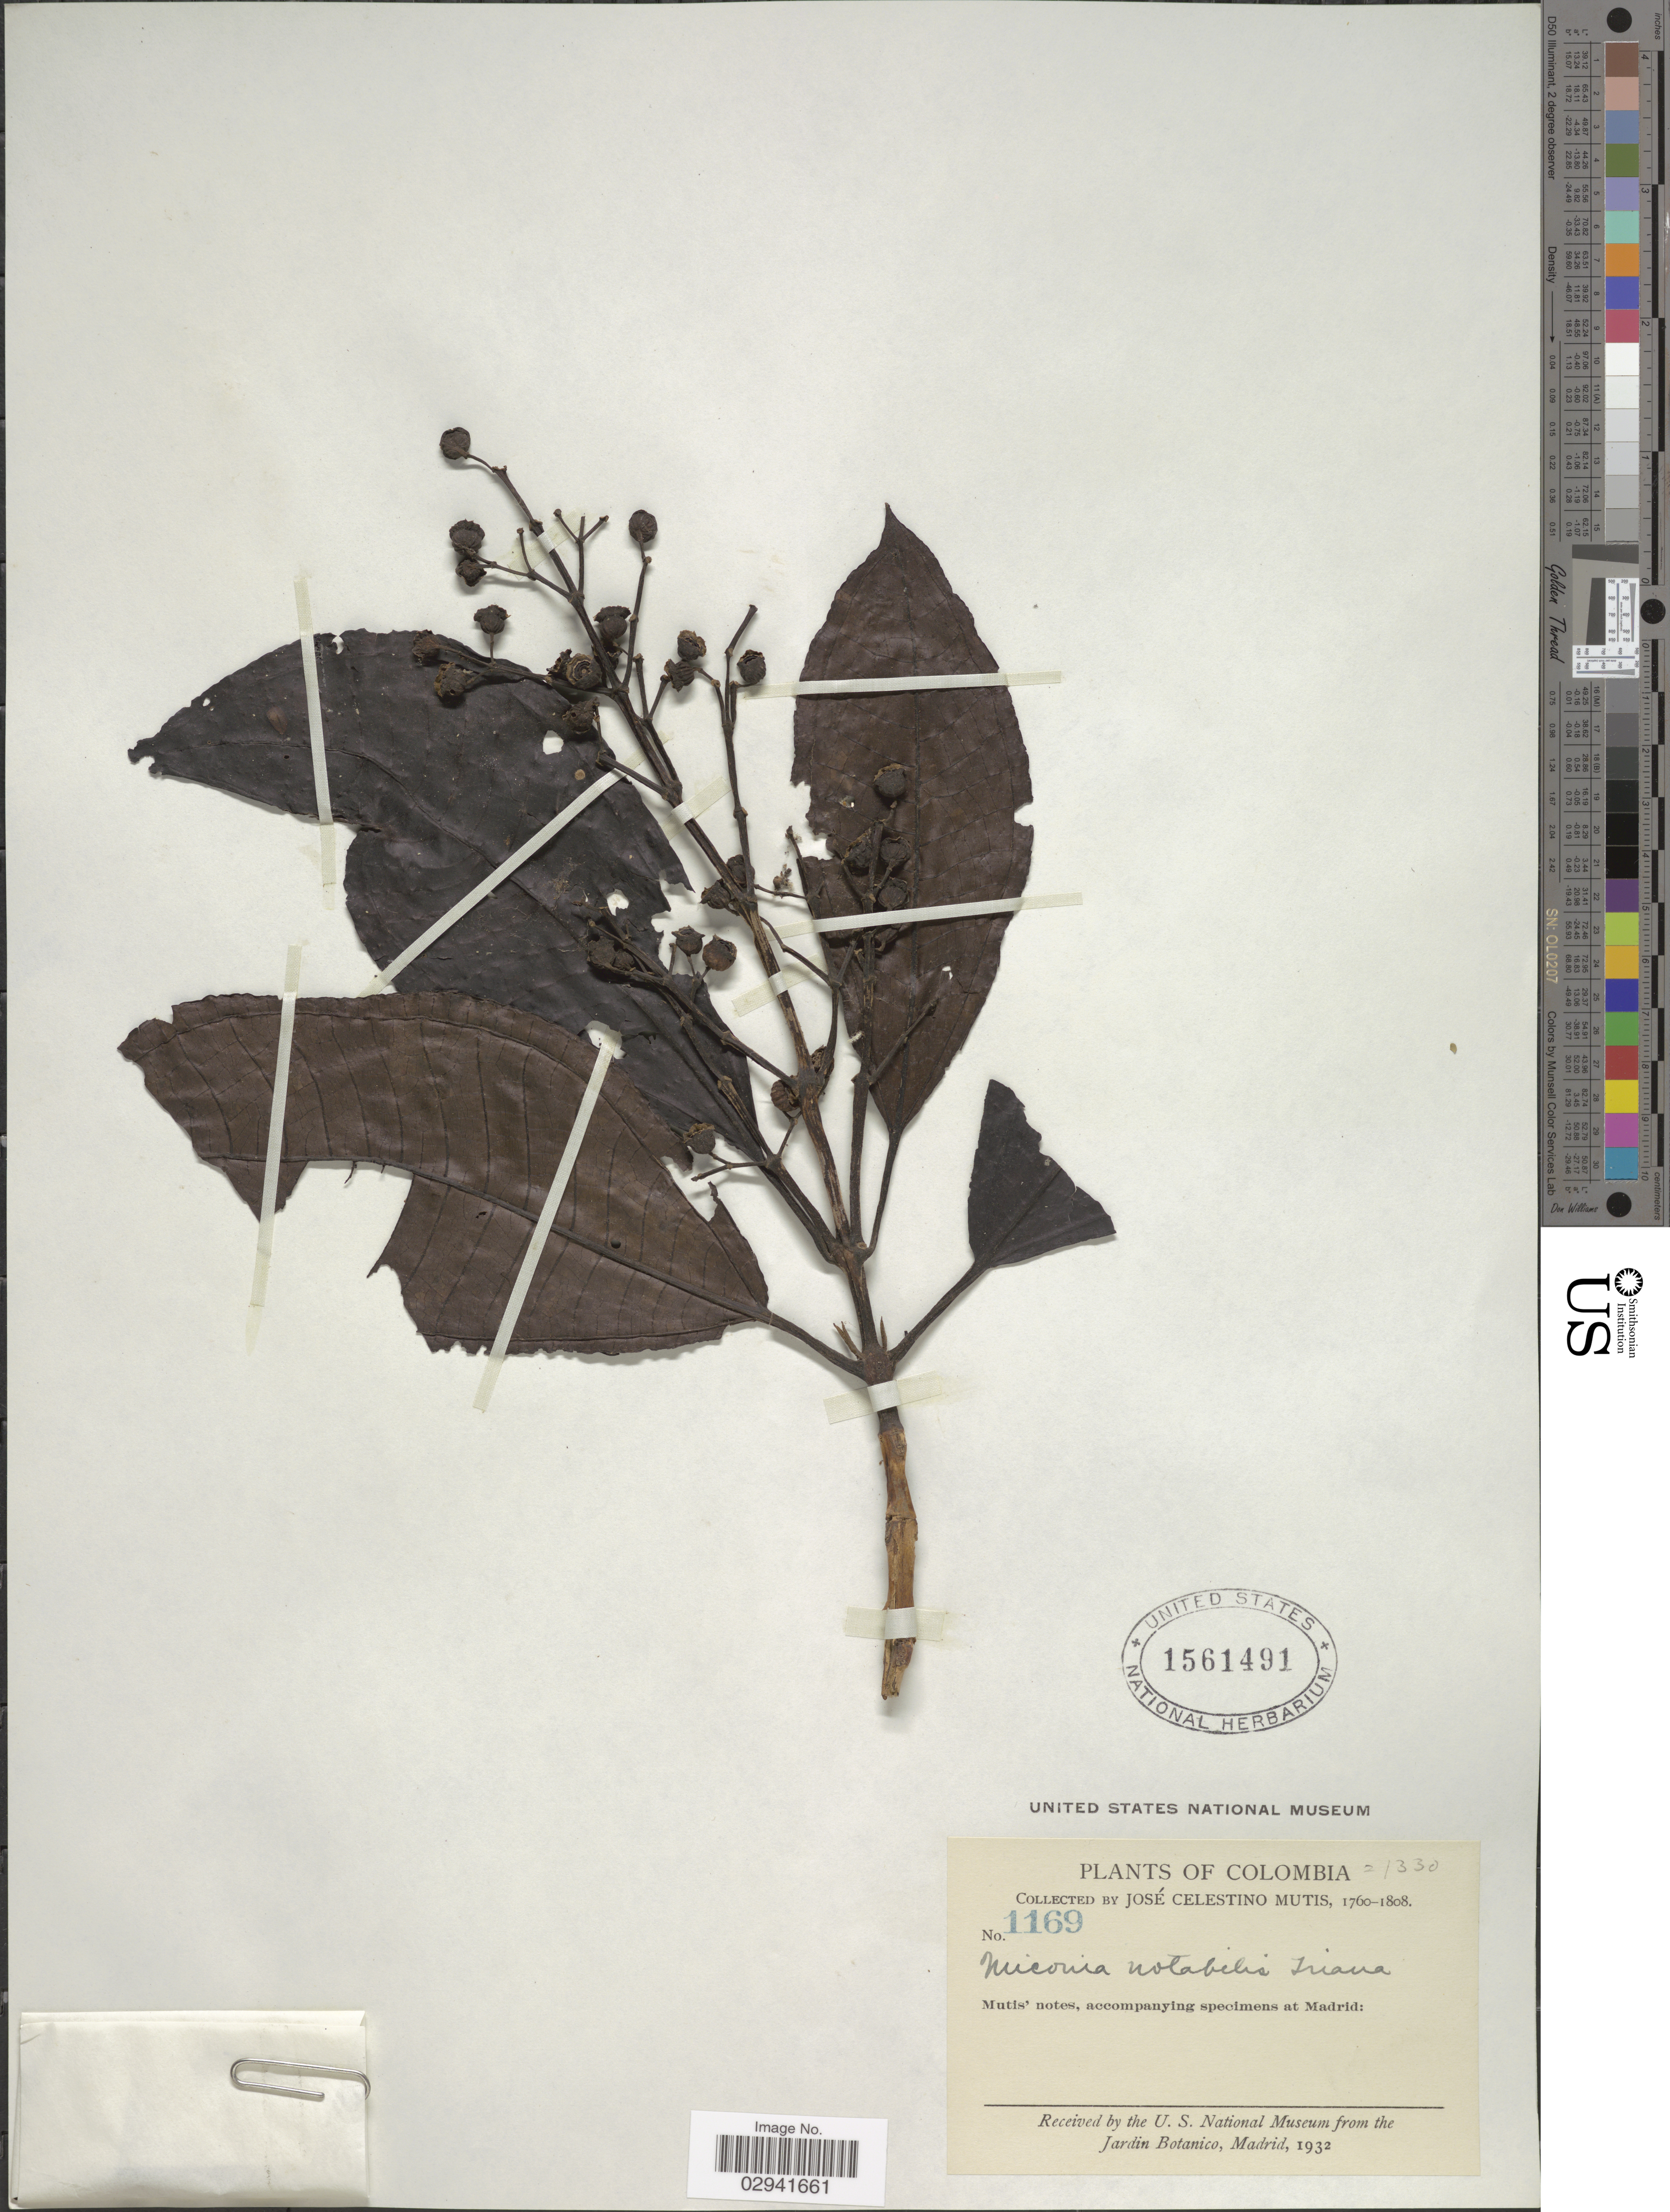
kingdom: Plantae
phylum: Tracheophyta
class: Magnoliopsida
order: Myrtales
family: Melastomataceae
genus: Miconia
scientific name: Miconia notabilis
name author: Triana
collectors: J. C. B. Mutis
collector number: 1169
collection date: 1760/1808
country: Colombia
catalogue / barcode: US 1561491